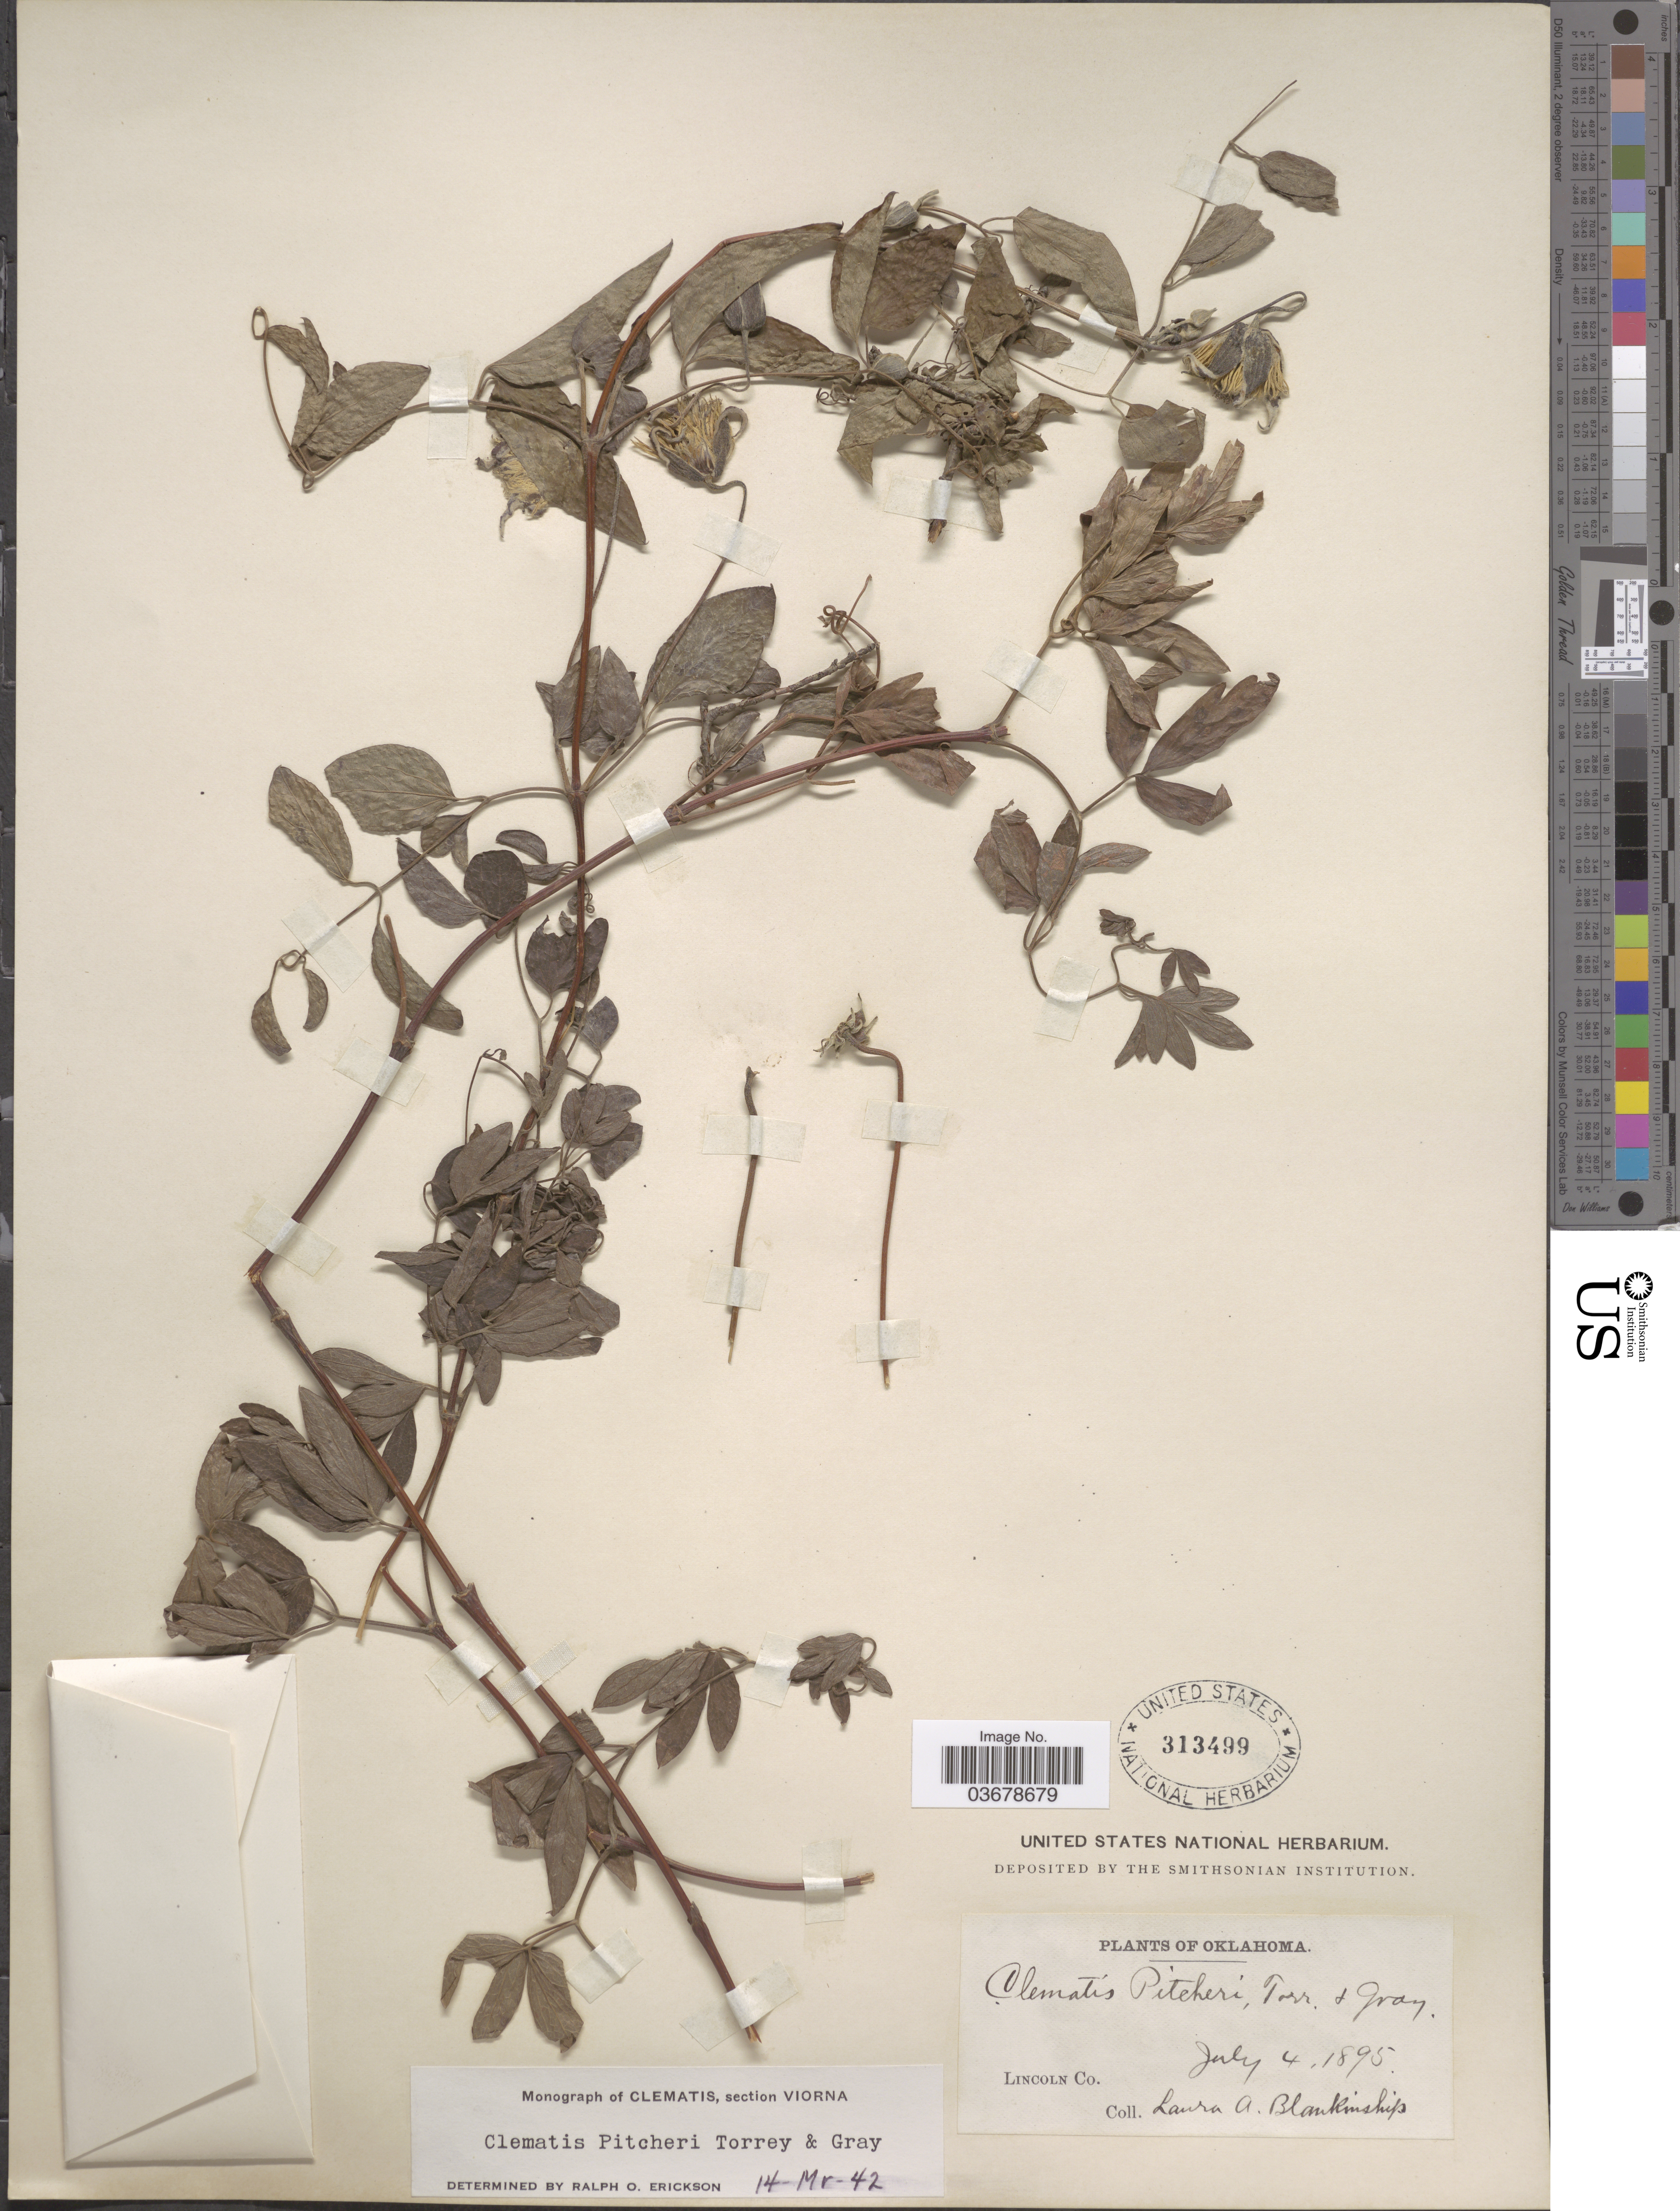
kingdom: Plantae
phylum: Tracheophyta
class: Magnoliopsida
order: Ranunculales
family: Ranunculaceae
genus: Clematis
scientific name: Clematis viorna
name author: L.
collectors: L. A. Blankinship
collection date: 1895-07-04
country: United States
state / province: Oklahoma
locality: Lincoln Co.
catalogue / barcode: US 313499